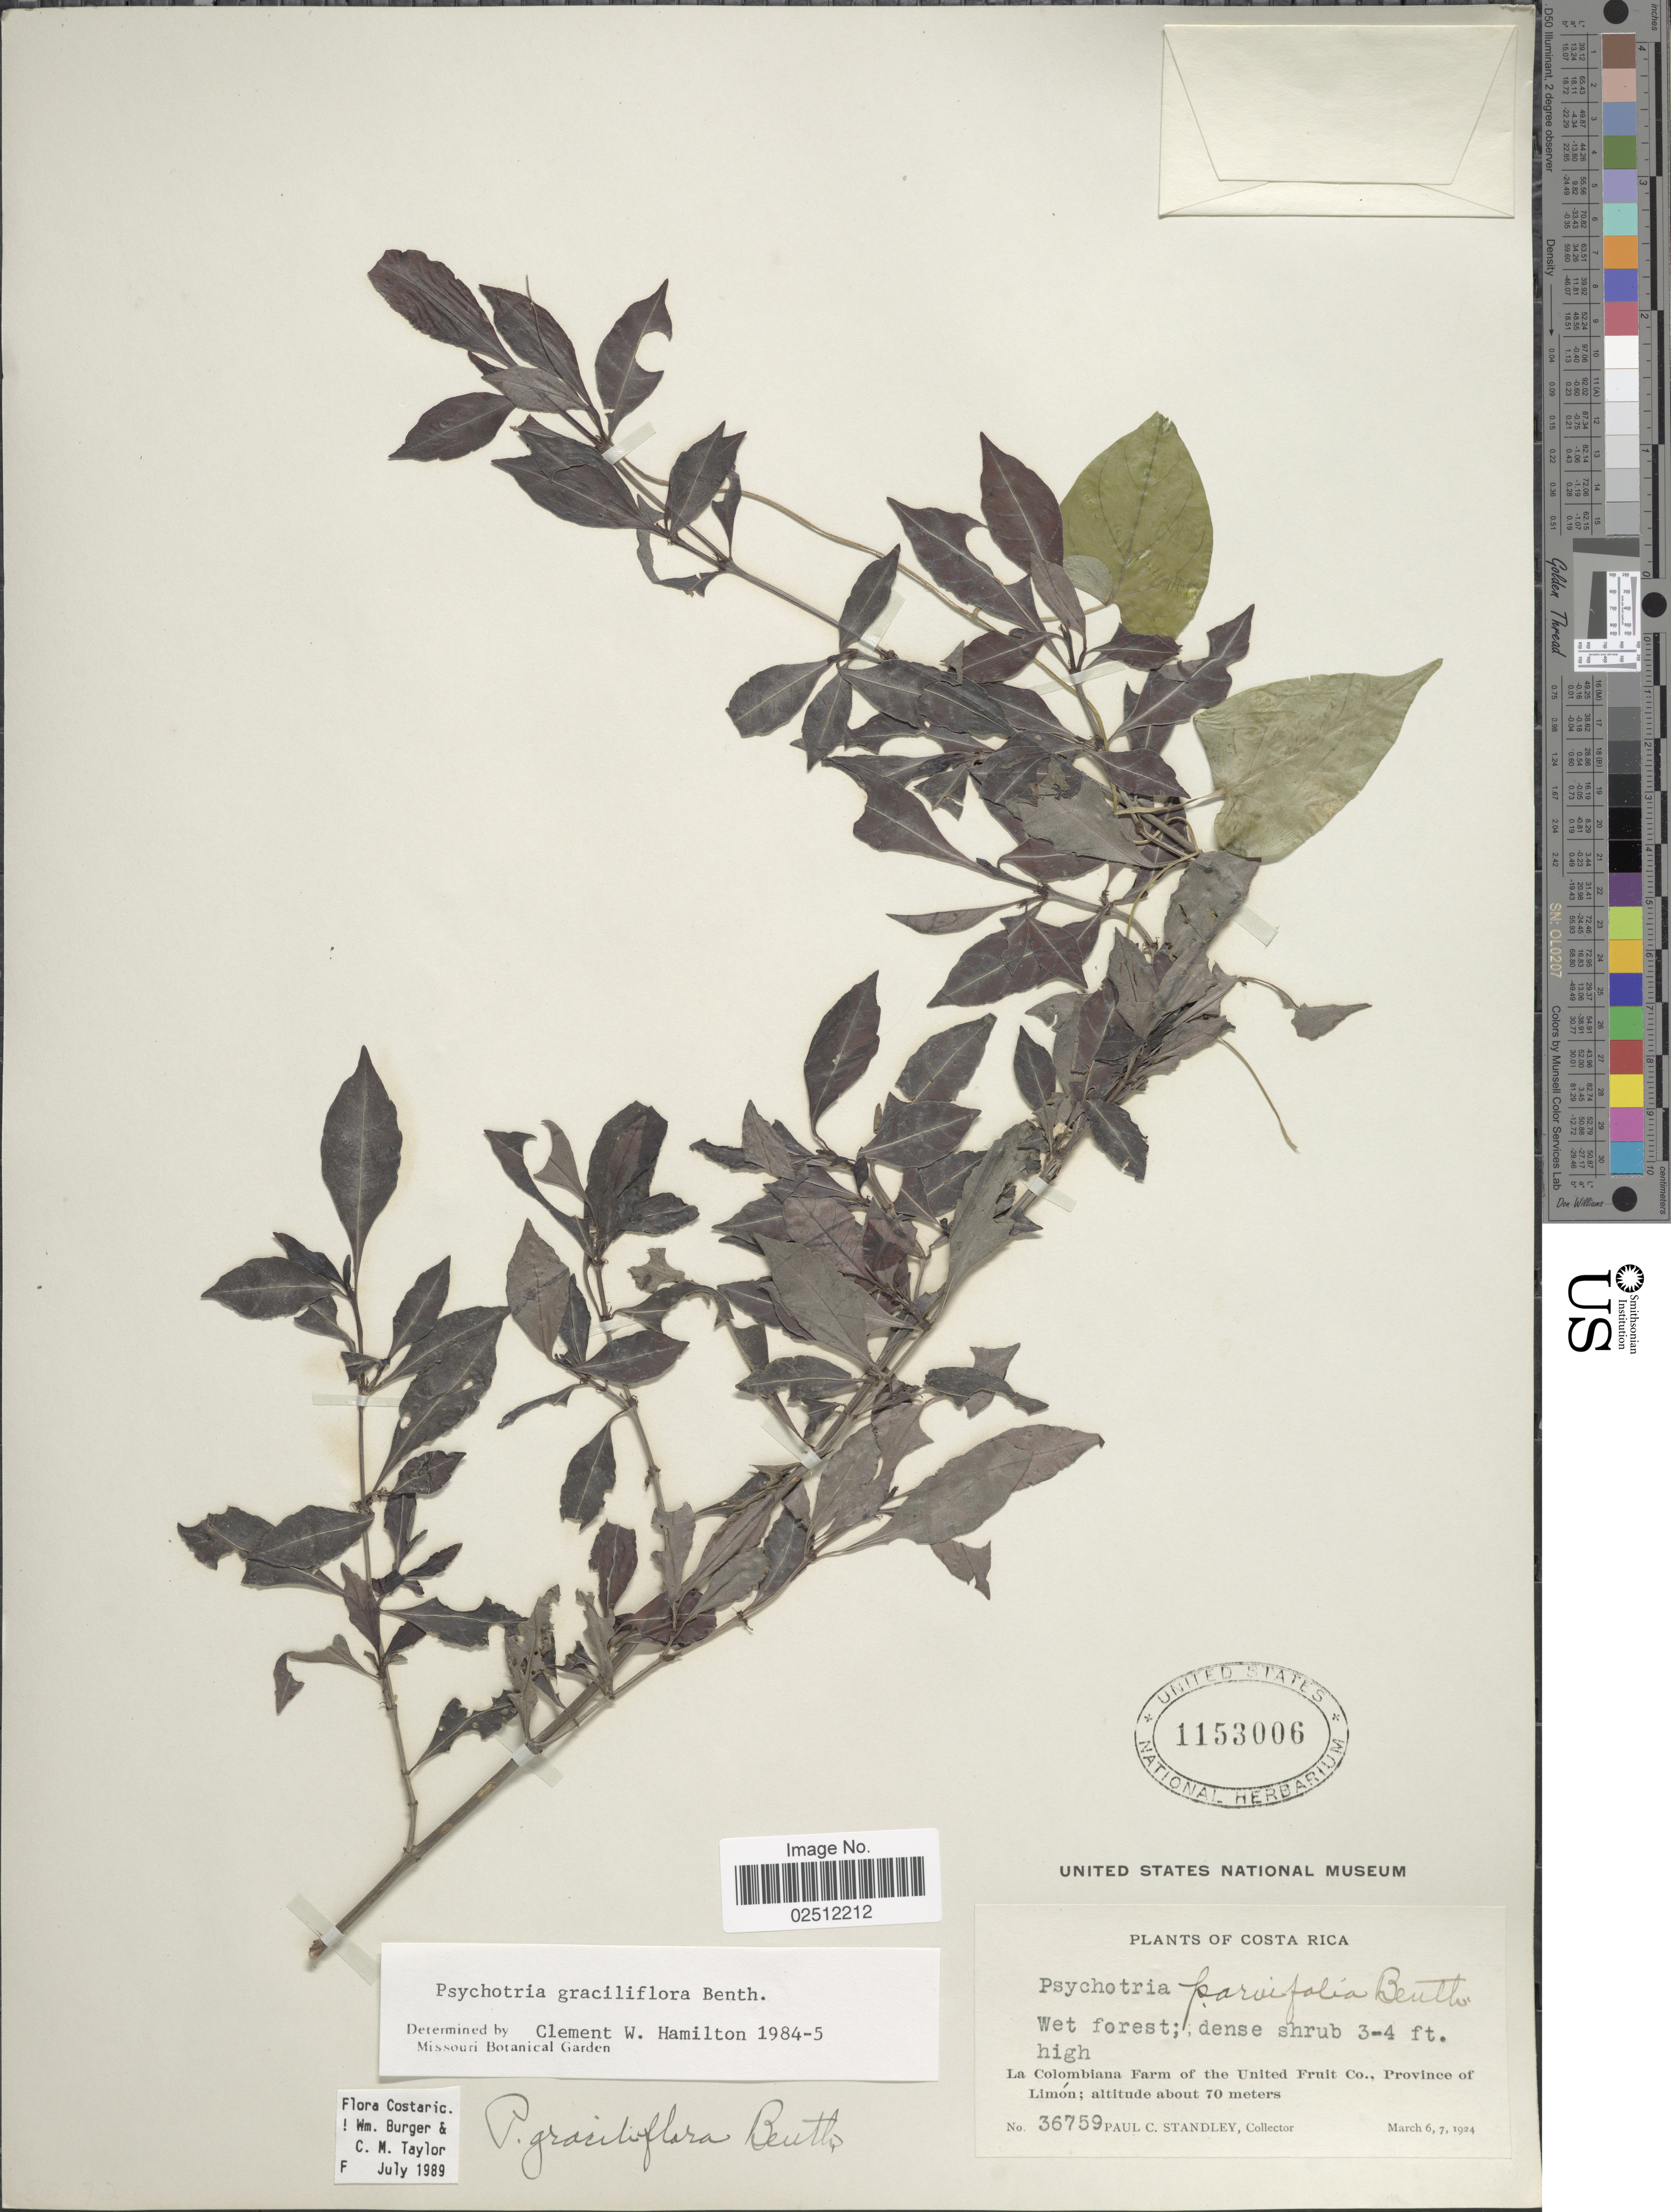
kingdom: Plantae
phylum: Tracheophyta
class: Magnoliopsida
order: Gentianales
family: Rubiaceae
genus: Psychotria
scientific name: Psychotria graciliflora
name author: Benth.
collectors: P. C. Standley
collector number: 36759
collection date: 1924-03-06/1924-03-07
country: Costa Rica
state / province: Limón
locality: Wet forest; La Colombiana farm of the United Fruit Co.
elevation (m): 70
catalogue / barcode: US 1153006